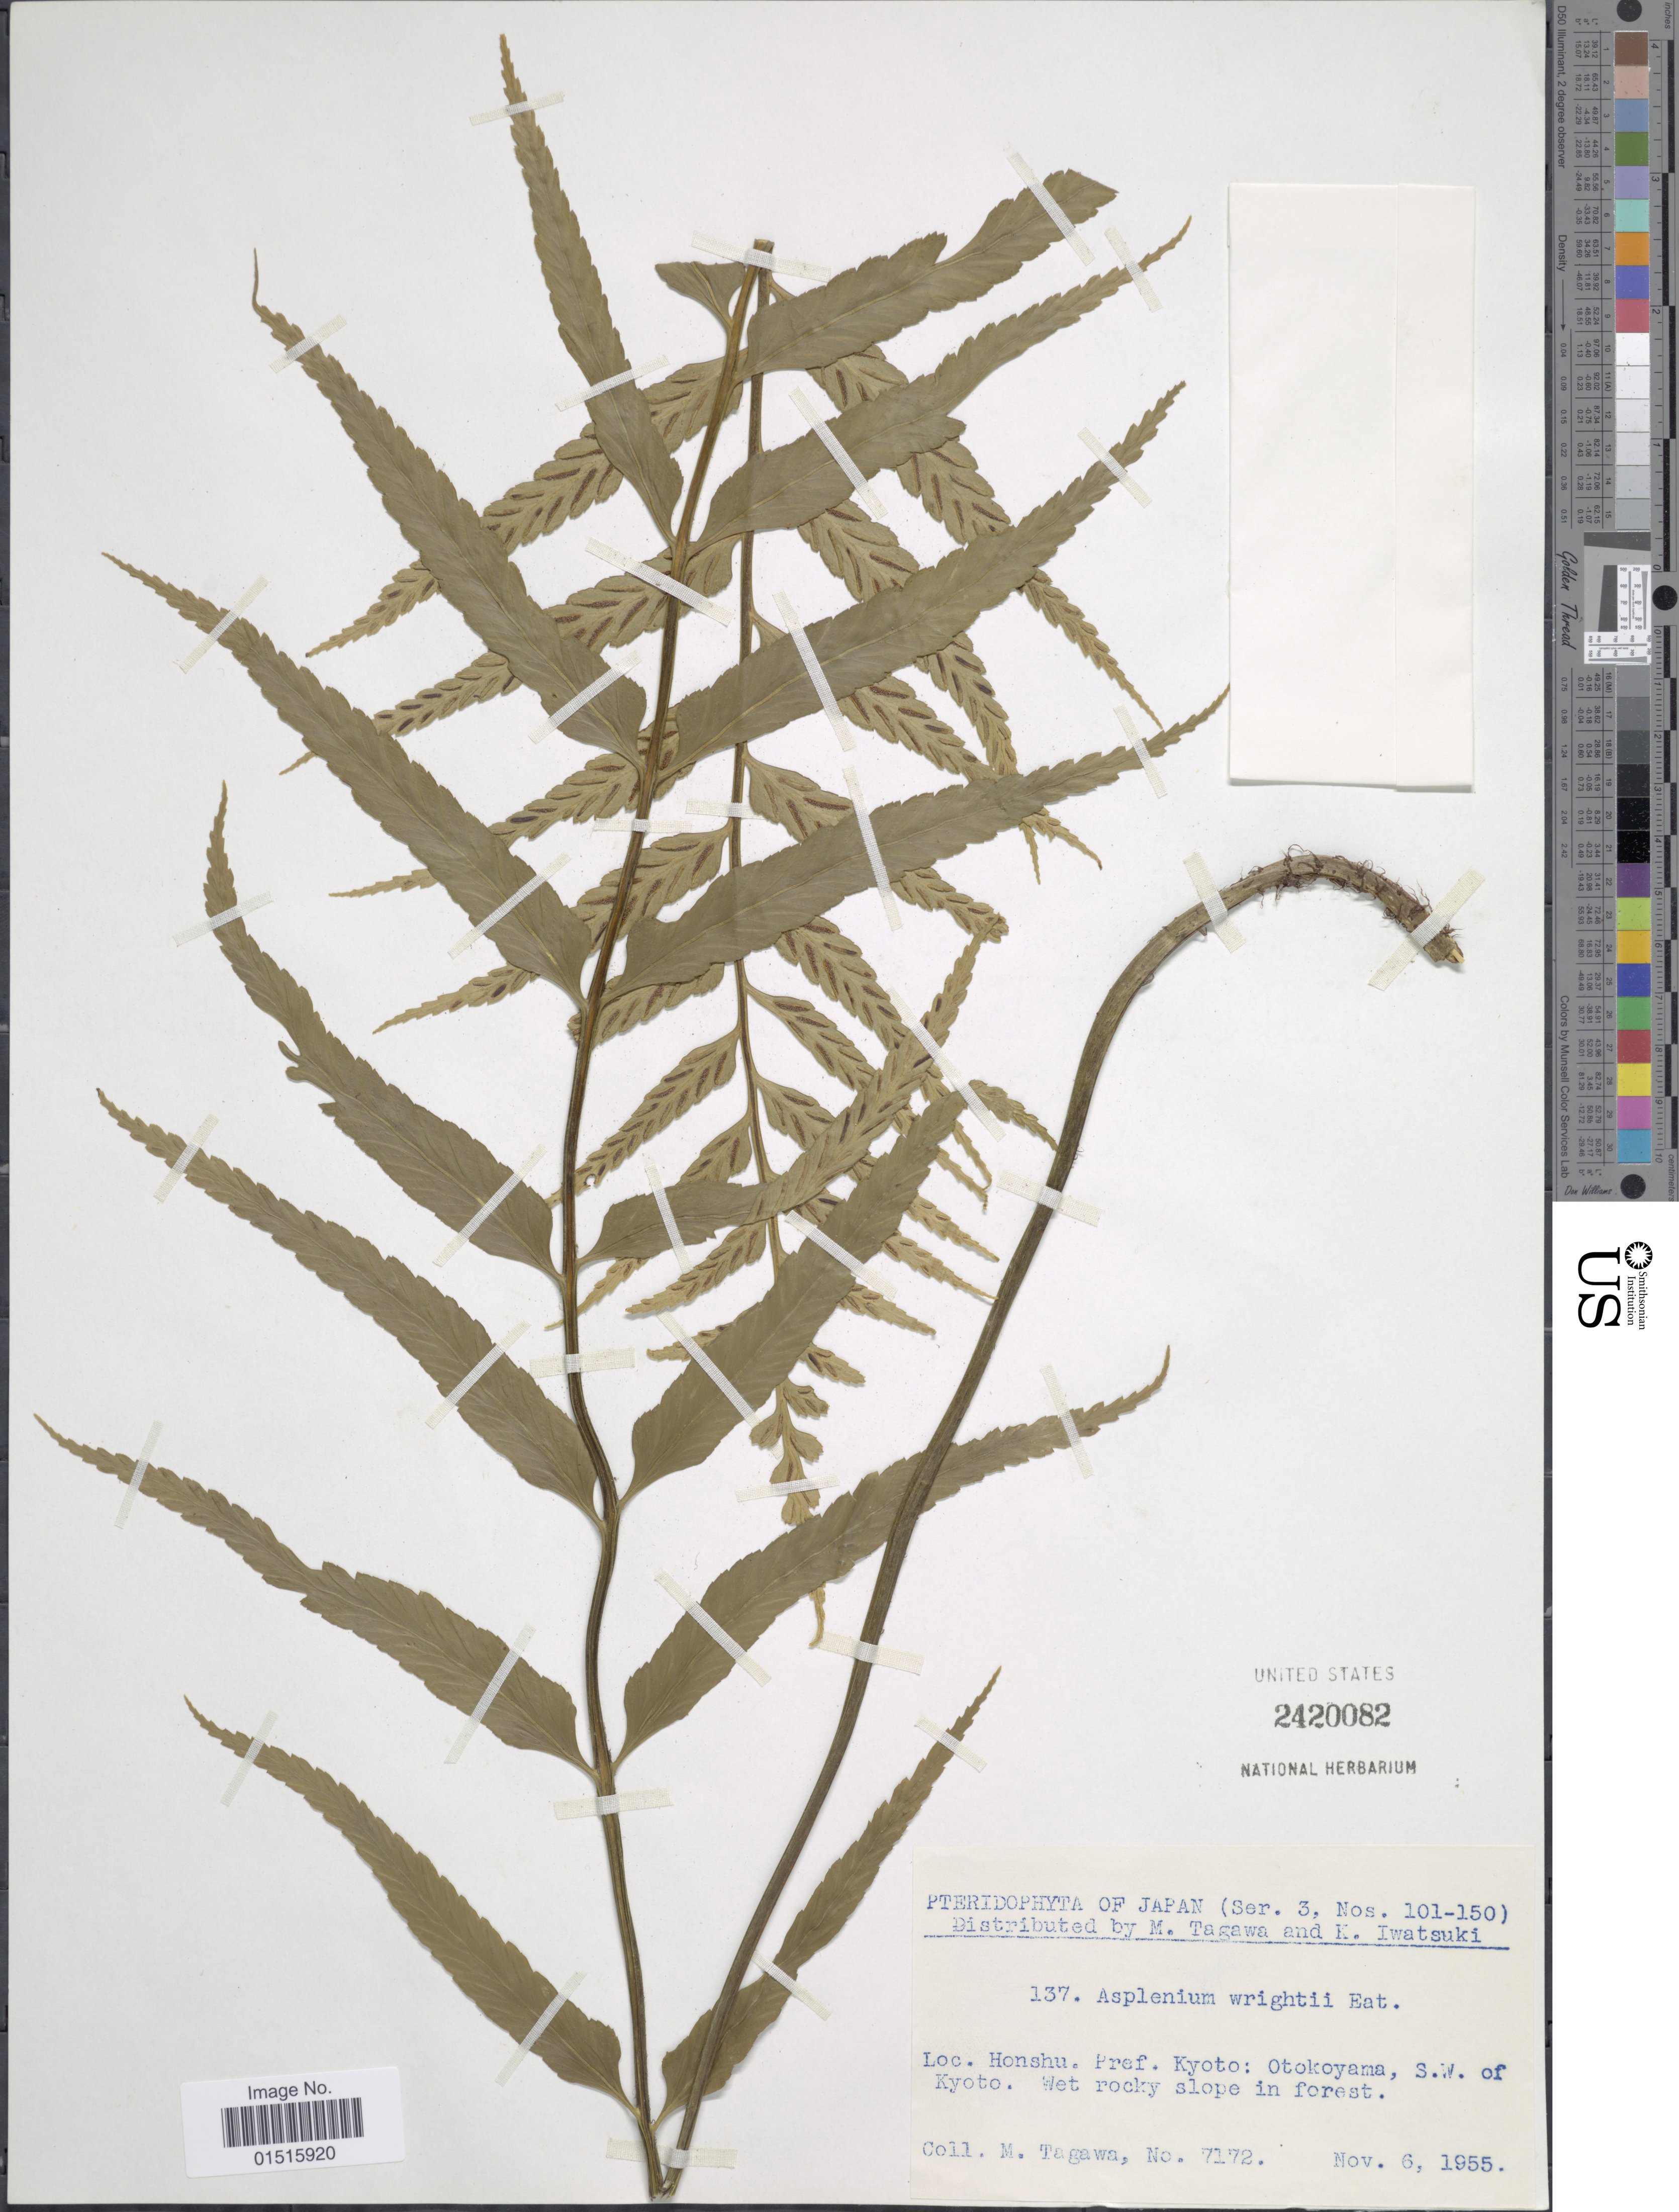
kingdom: Plantae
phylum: Tracheophyta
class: Polypodiopsida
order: Polypodiales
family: Aspleniaceae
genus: Asplenium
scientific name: Asplenium wrightii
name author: D.C. Eaton ex Hook.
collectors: M. Tagawa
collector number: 7172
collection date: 1955-11-06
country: Japan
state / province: Kyoto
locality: Honshu, Otokoyama, S.W. of Kyoto. Pref. Kyoto.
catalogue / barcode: US 2420082